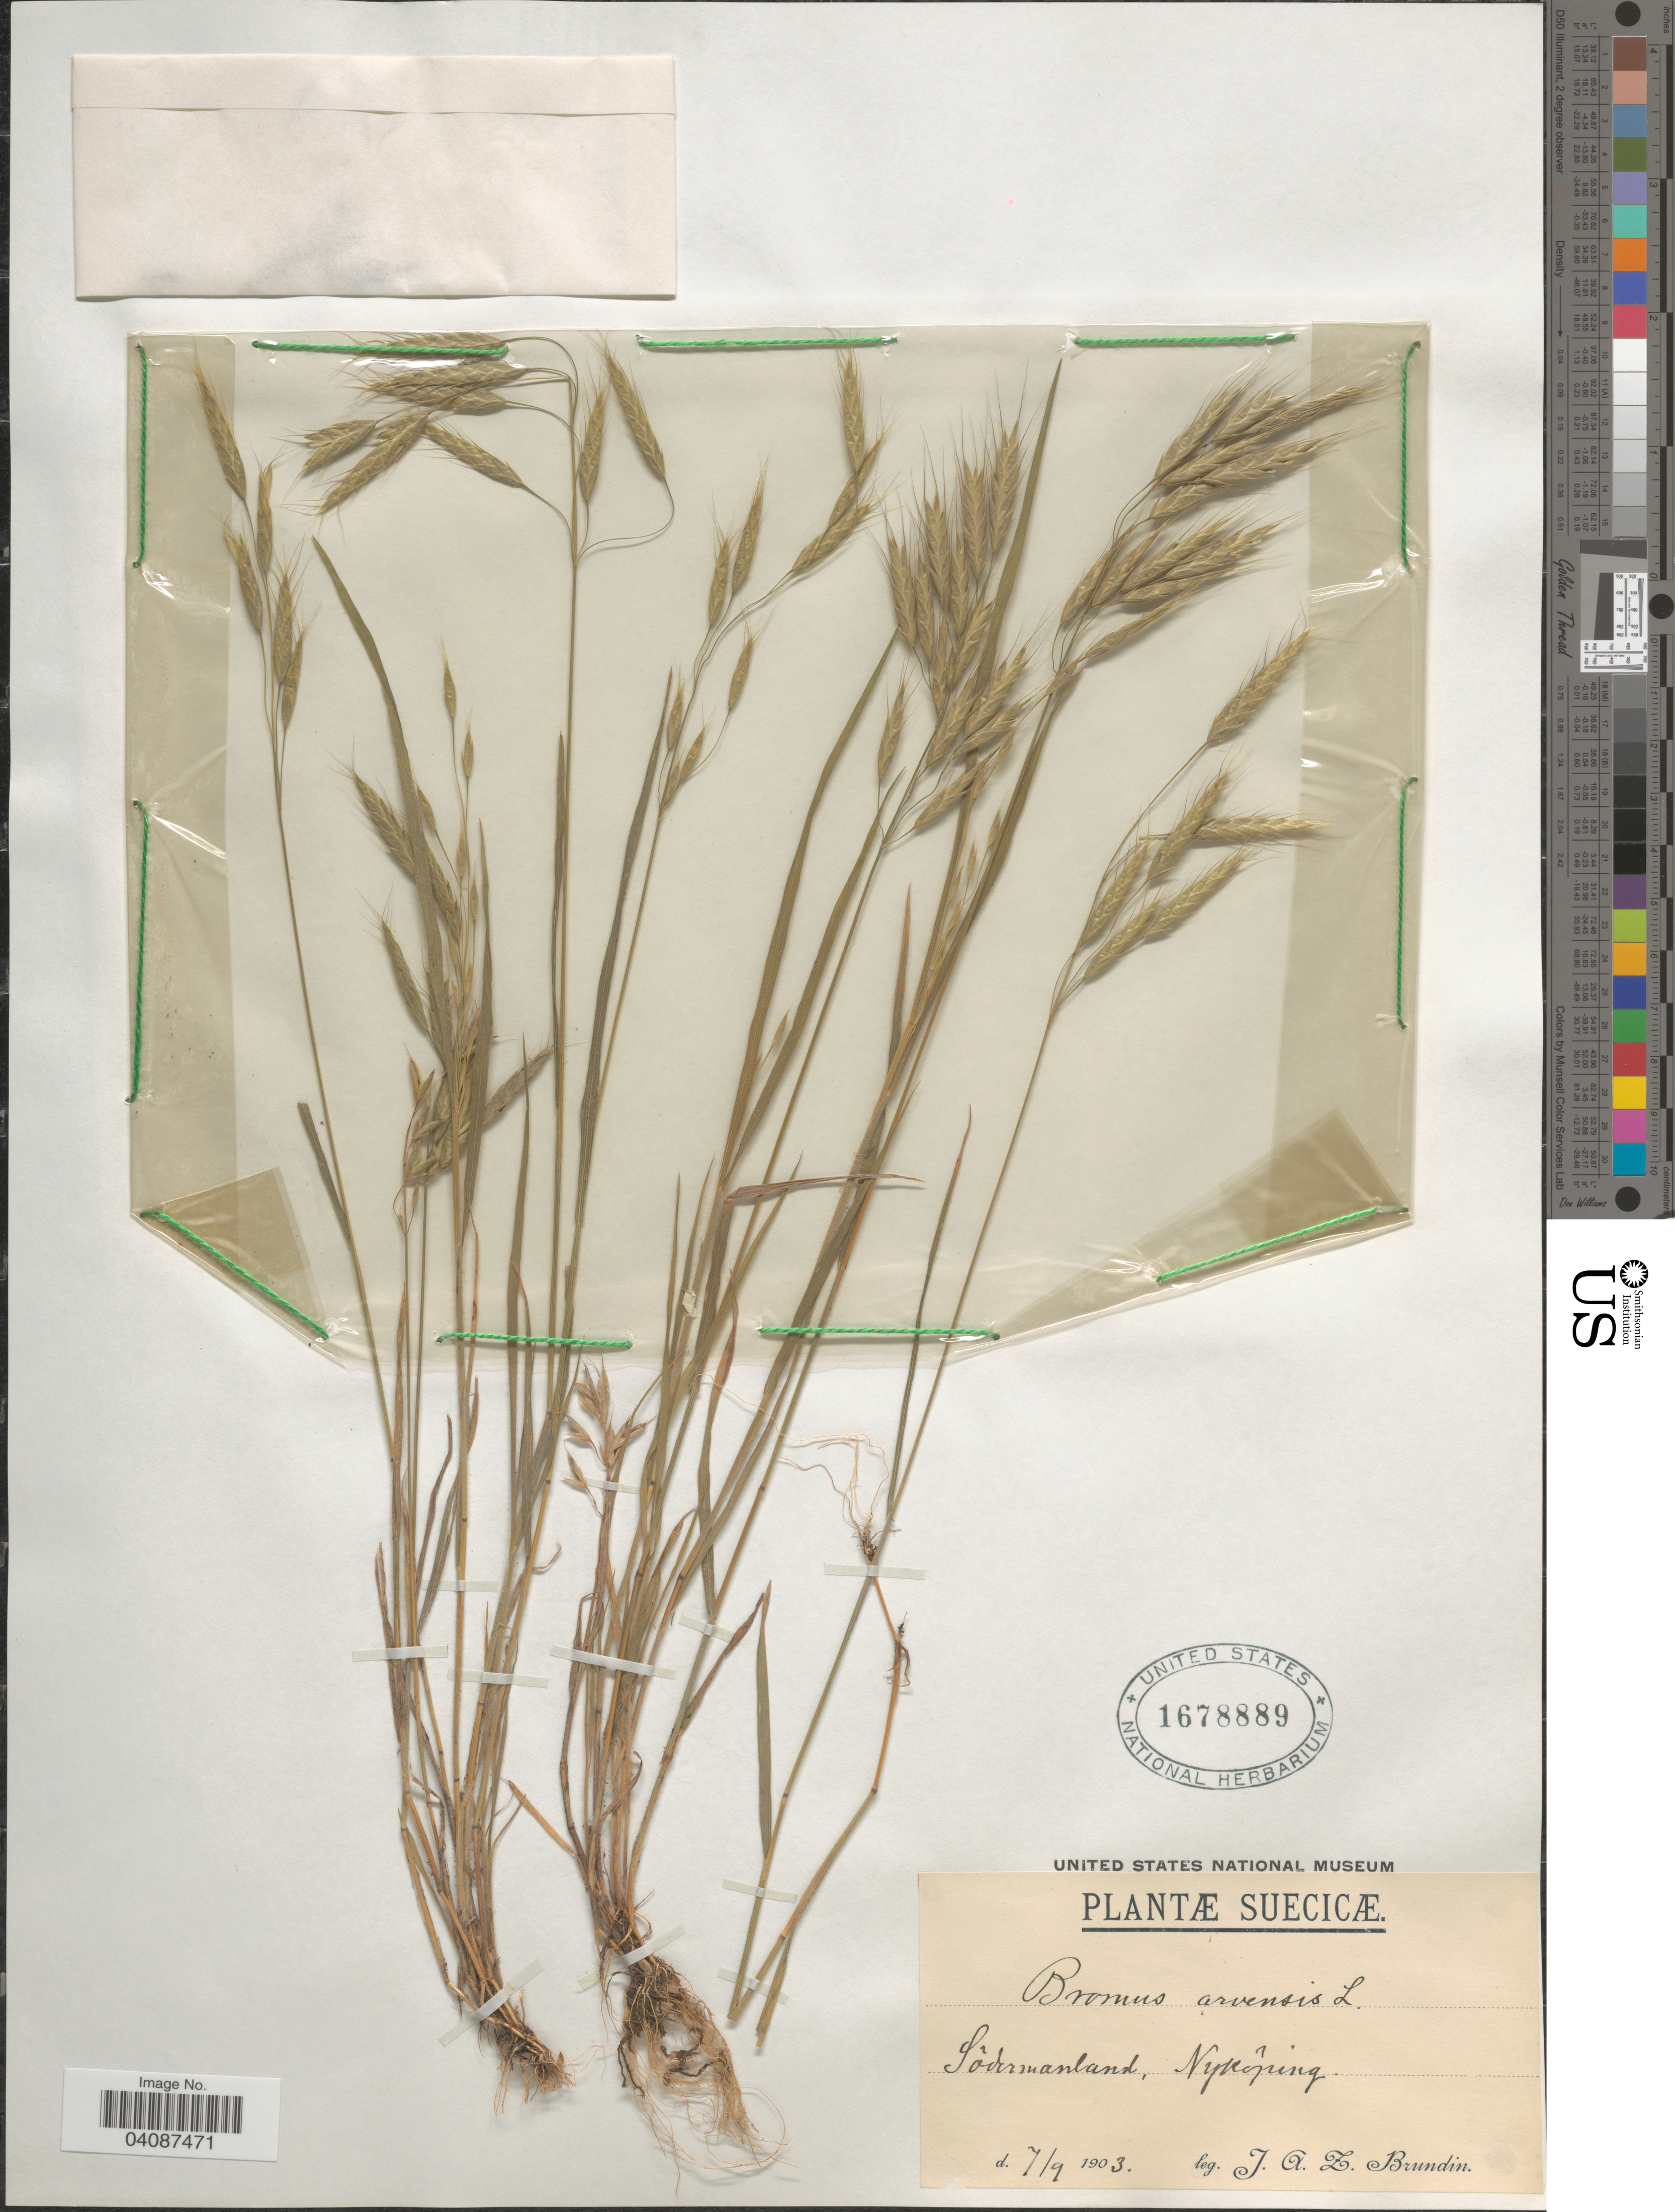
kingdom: Plantae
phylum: Tracheophyta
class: Liliopsida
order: Poales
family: Poaceae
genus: Bromus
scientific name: Bromus arvensis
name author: L.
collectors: J. Brundin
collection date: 1903-09-07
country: Sweden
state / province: Sodermanland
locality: Suecicæ. Sõdermanland, Nykôping.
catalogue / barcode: US 1678889